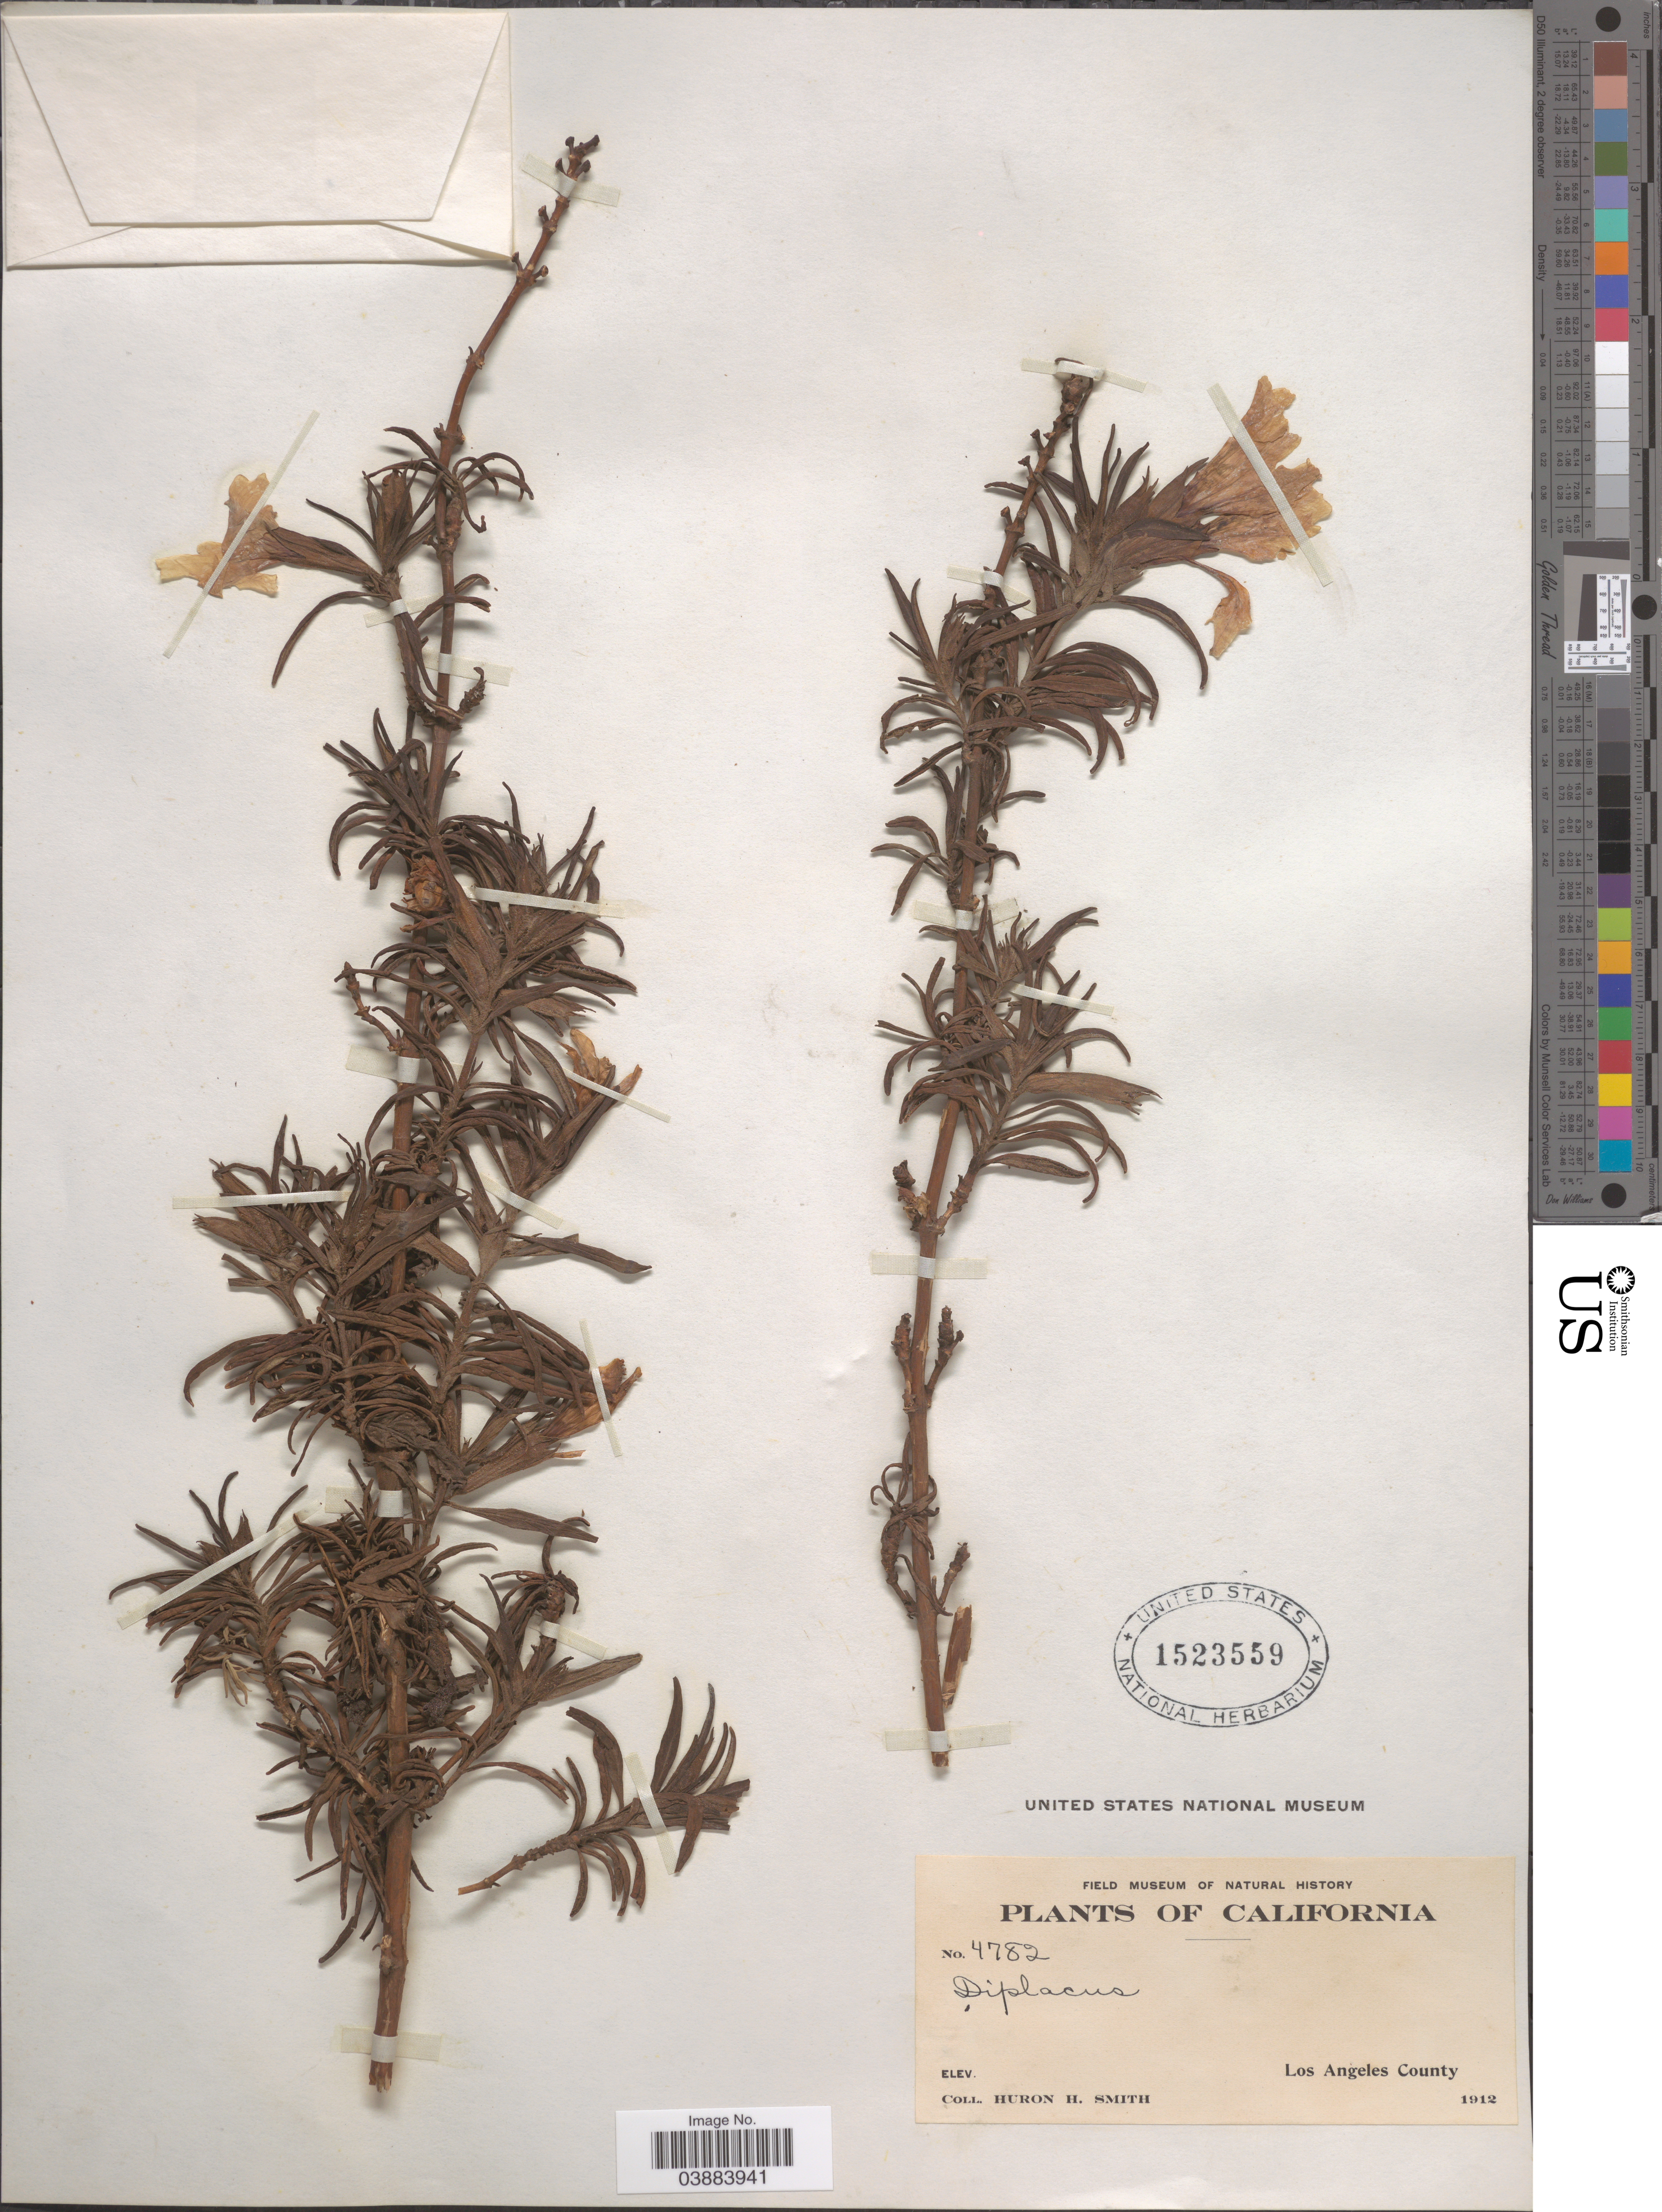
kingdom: Plantae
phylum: Tracheophyta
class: Magnoliopsida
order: Lamiales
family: Phrymaceae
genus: Diplacus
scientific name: Diplacus sp.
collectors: Huron H. Smith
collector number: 4782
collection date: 1912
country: United States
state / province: California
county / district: Los Angeles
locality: Los Angeles County.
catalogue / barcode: US 1523559